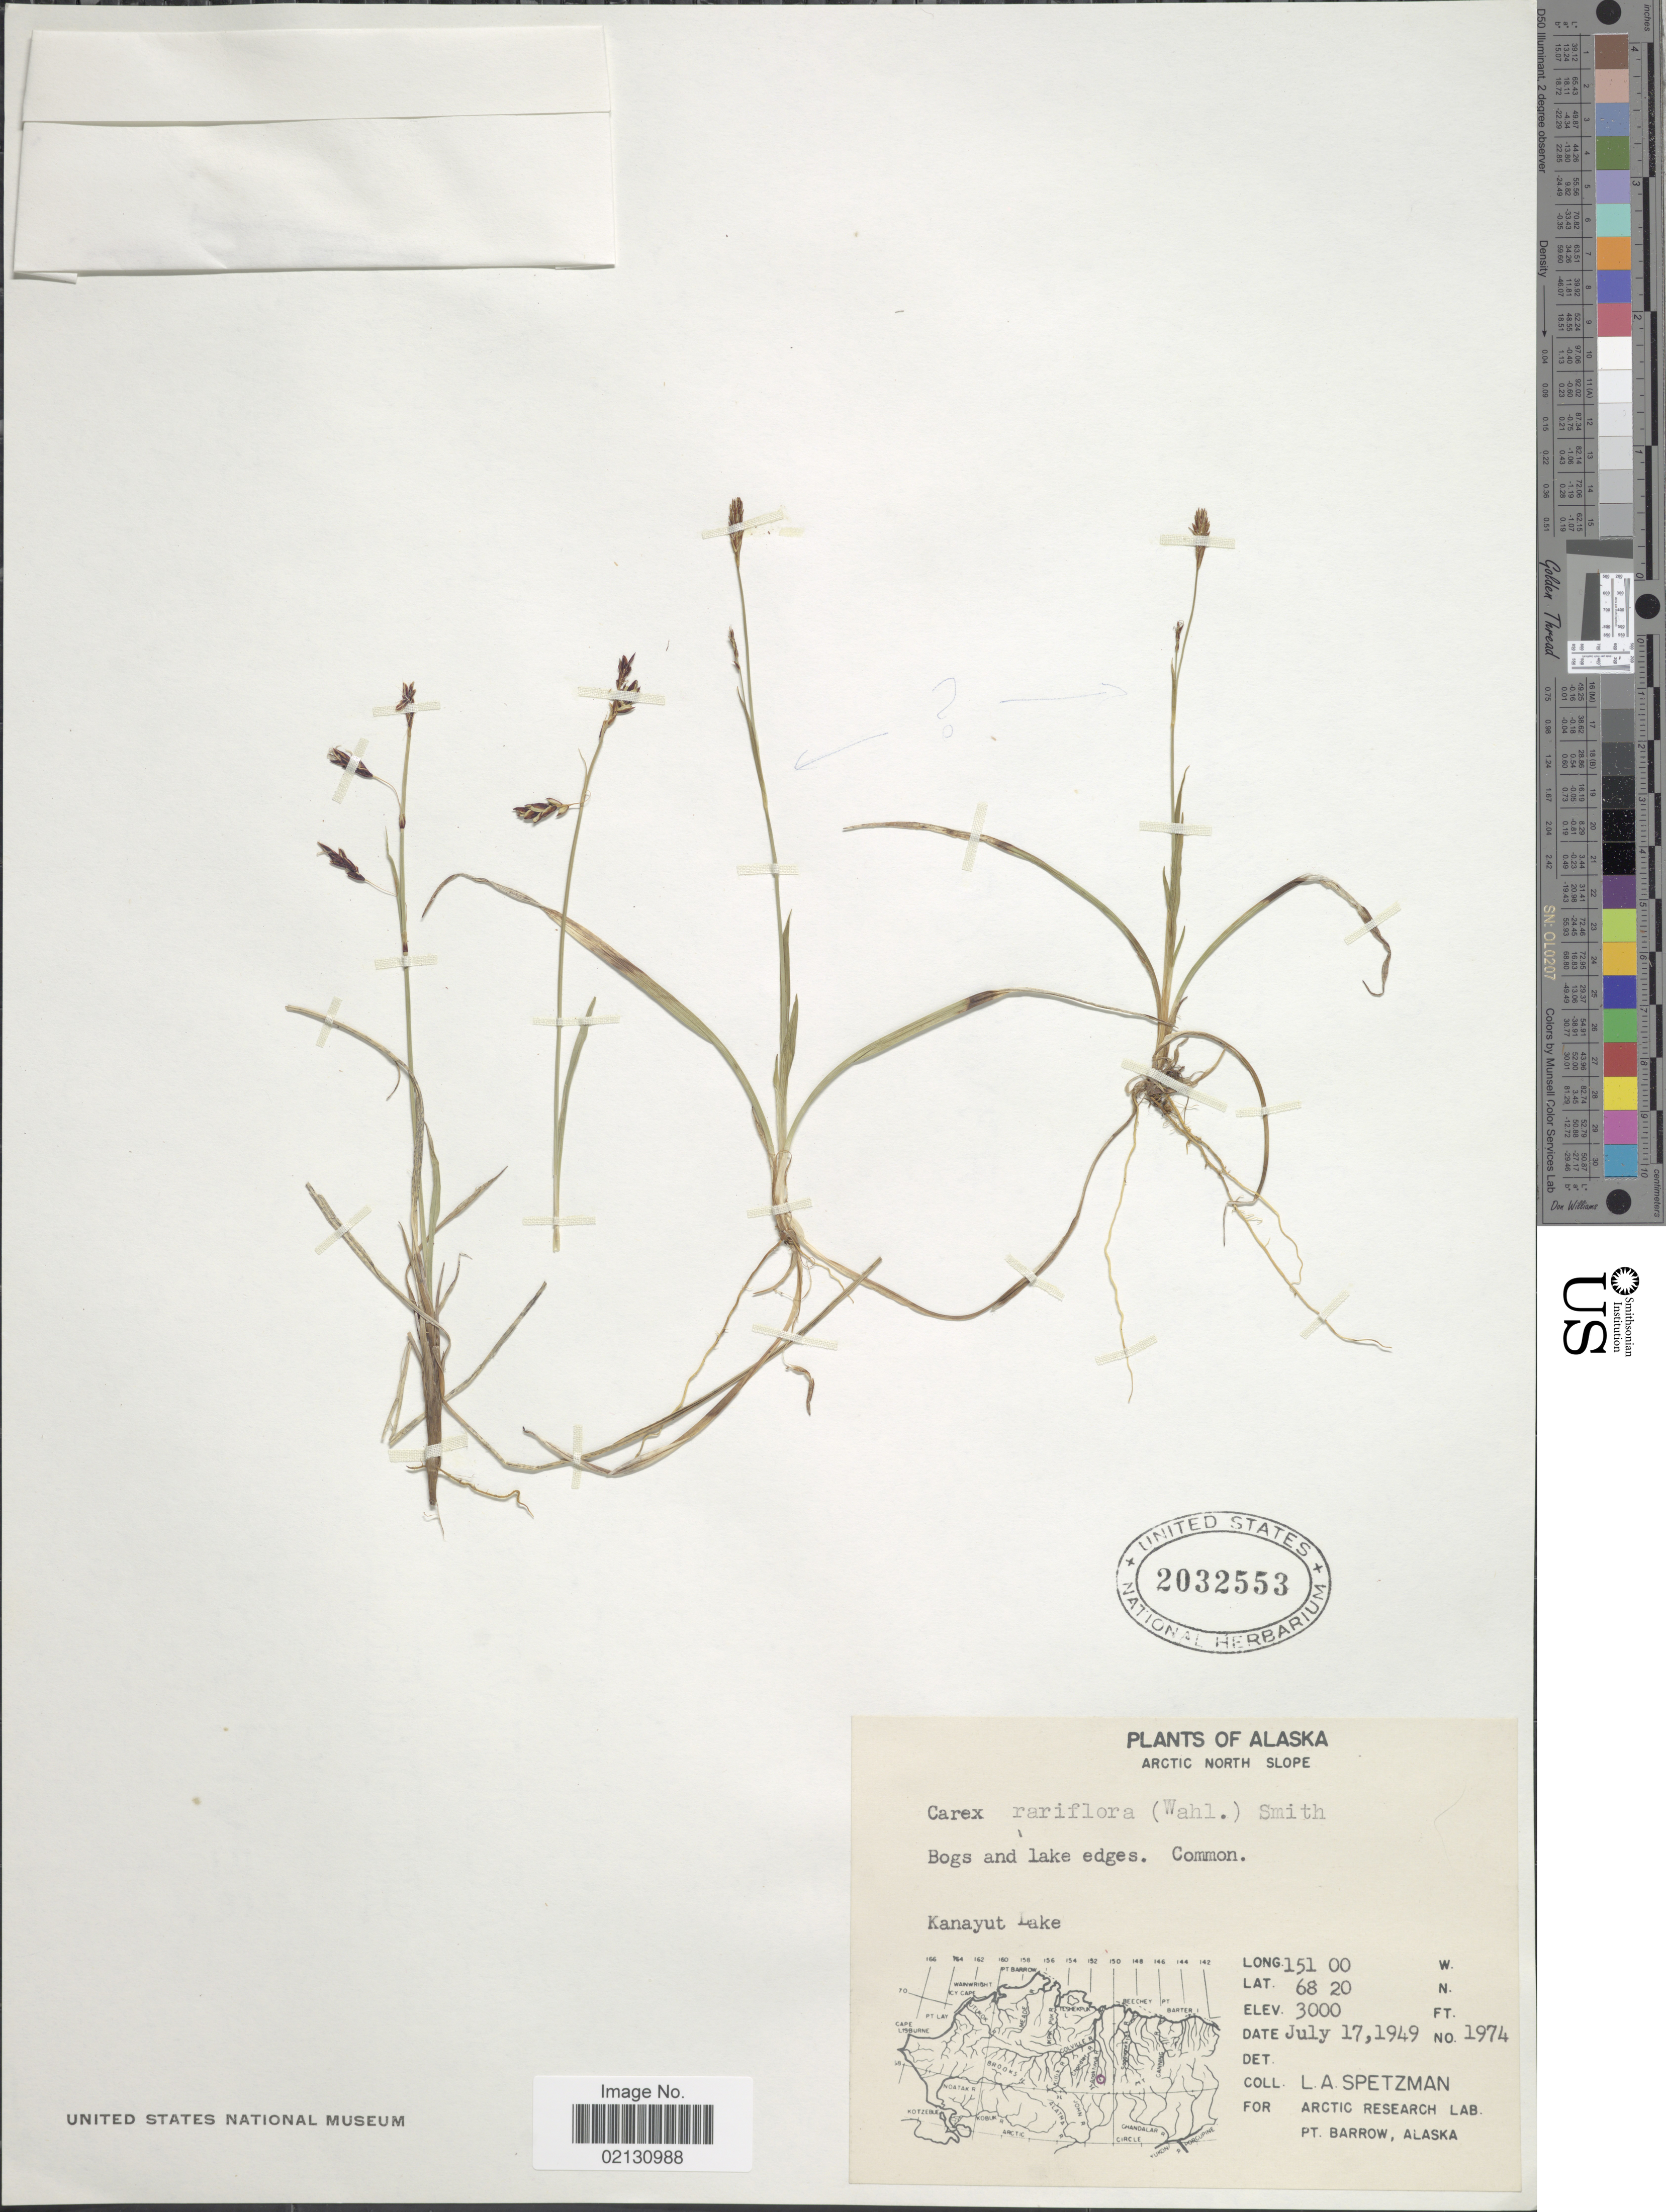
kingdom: Plantae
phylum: Tracheophyta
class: Liliopsida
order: Poales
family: Cyperaceae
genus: Carex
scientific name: Carex rariflora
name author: (Wahlenb.) Sm.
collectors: L. Spetzman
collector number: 1974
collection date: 1949-07-17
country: United States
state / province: Alaska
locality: Arctic North Slope, Bogs and lake edges. Kanayut Lake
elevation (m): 914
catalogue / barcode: US 2032553